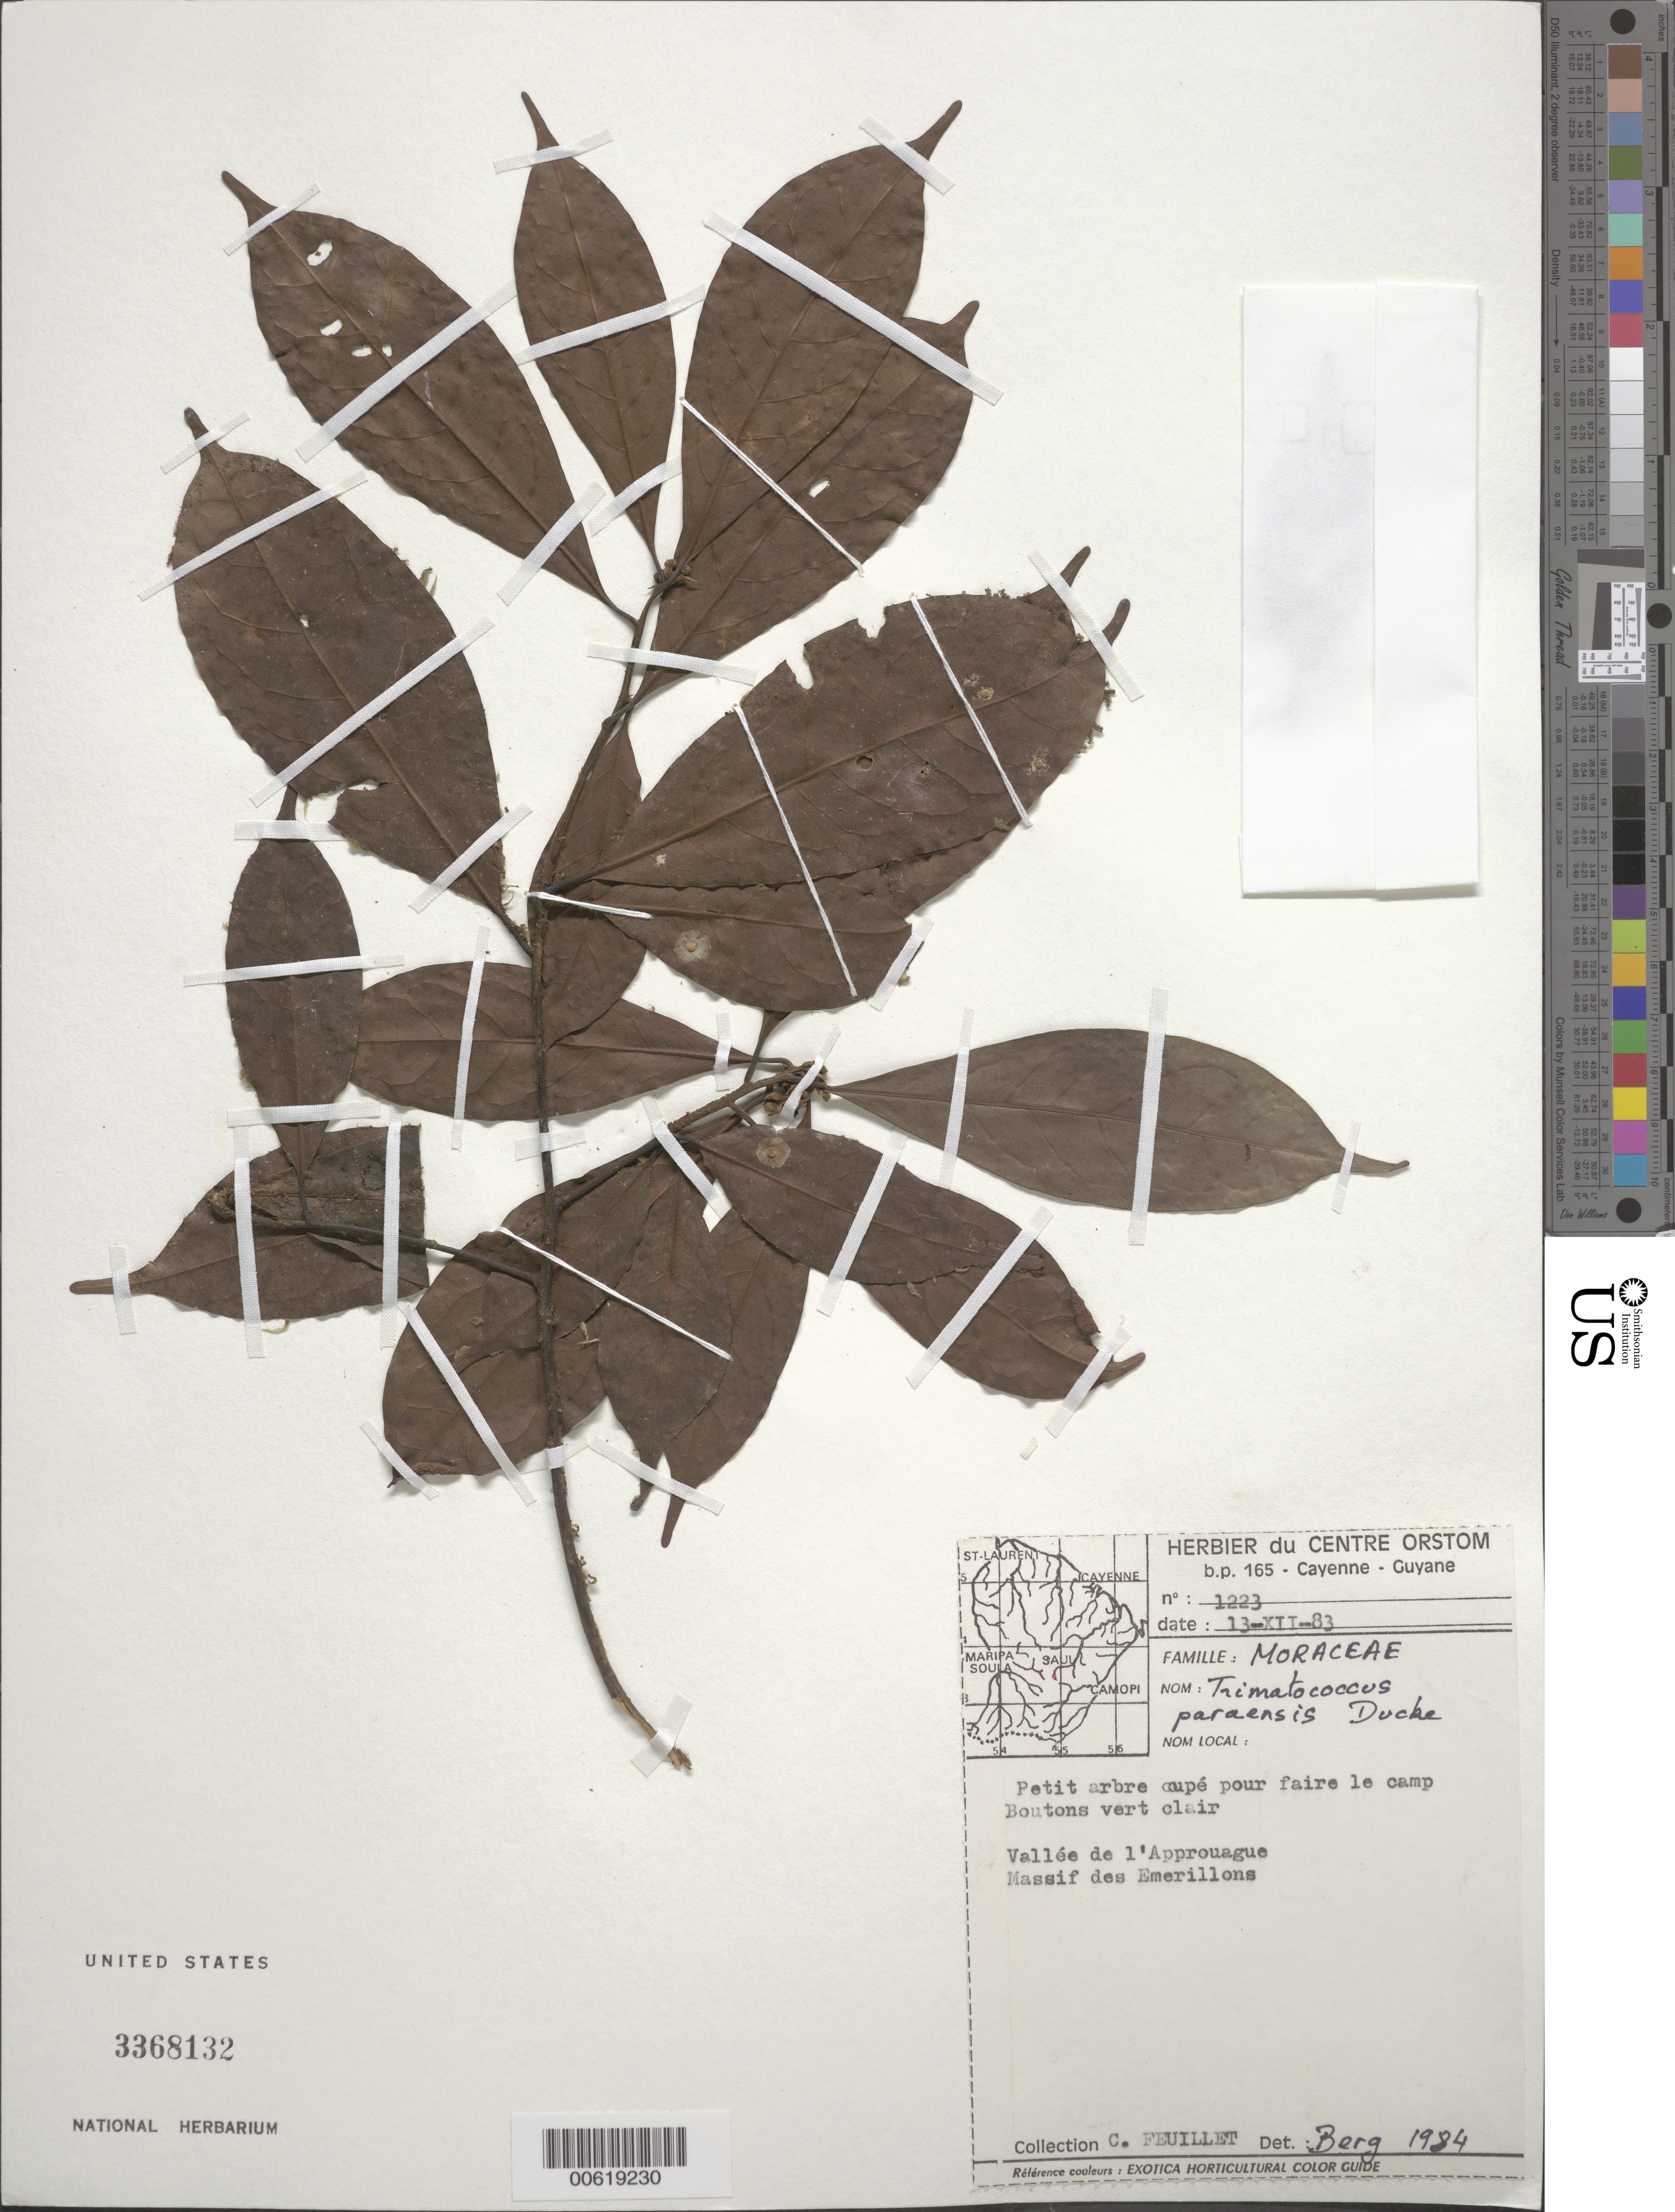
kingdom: Plantae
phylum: Tracheophyta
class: Magnoliopsida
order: Rosales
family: Moraceae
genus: Brosimum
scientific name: Brosimum amazonicum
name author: (Poepp. & Endl.) E. M. Gardner & Zerega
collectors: C. Feuillet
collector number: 1223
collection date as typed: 13-Dec-83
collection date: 1983-12-13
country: French Guiana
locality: Émerillon Massif, vallée de l'Approuague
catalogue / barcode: US 3368132